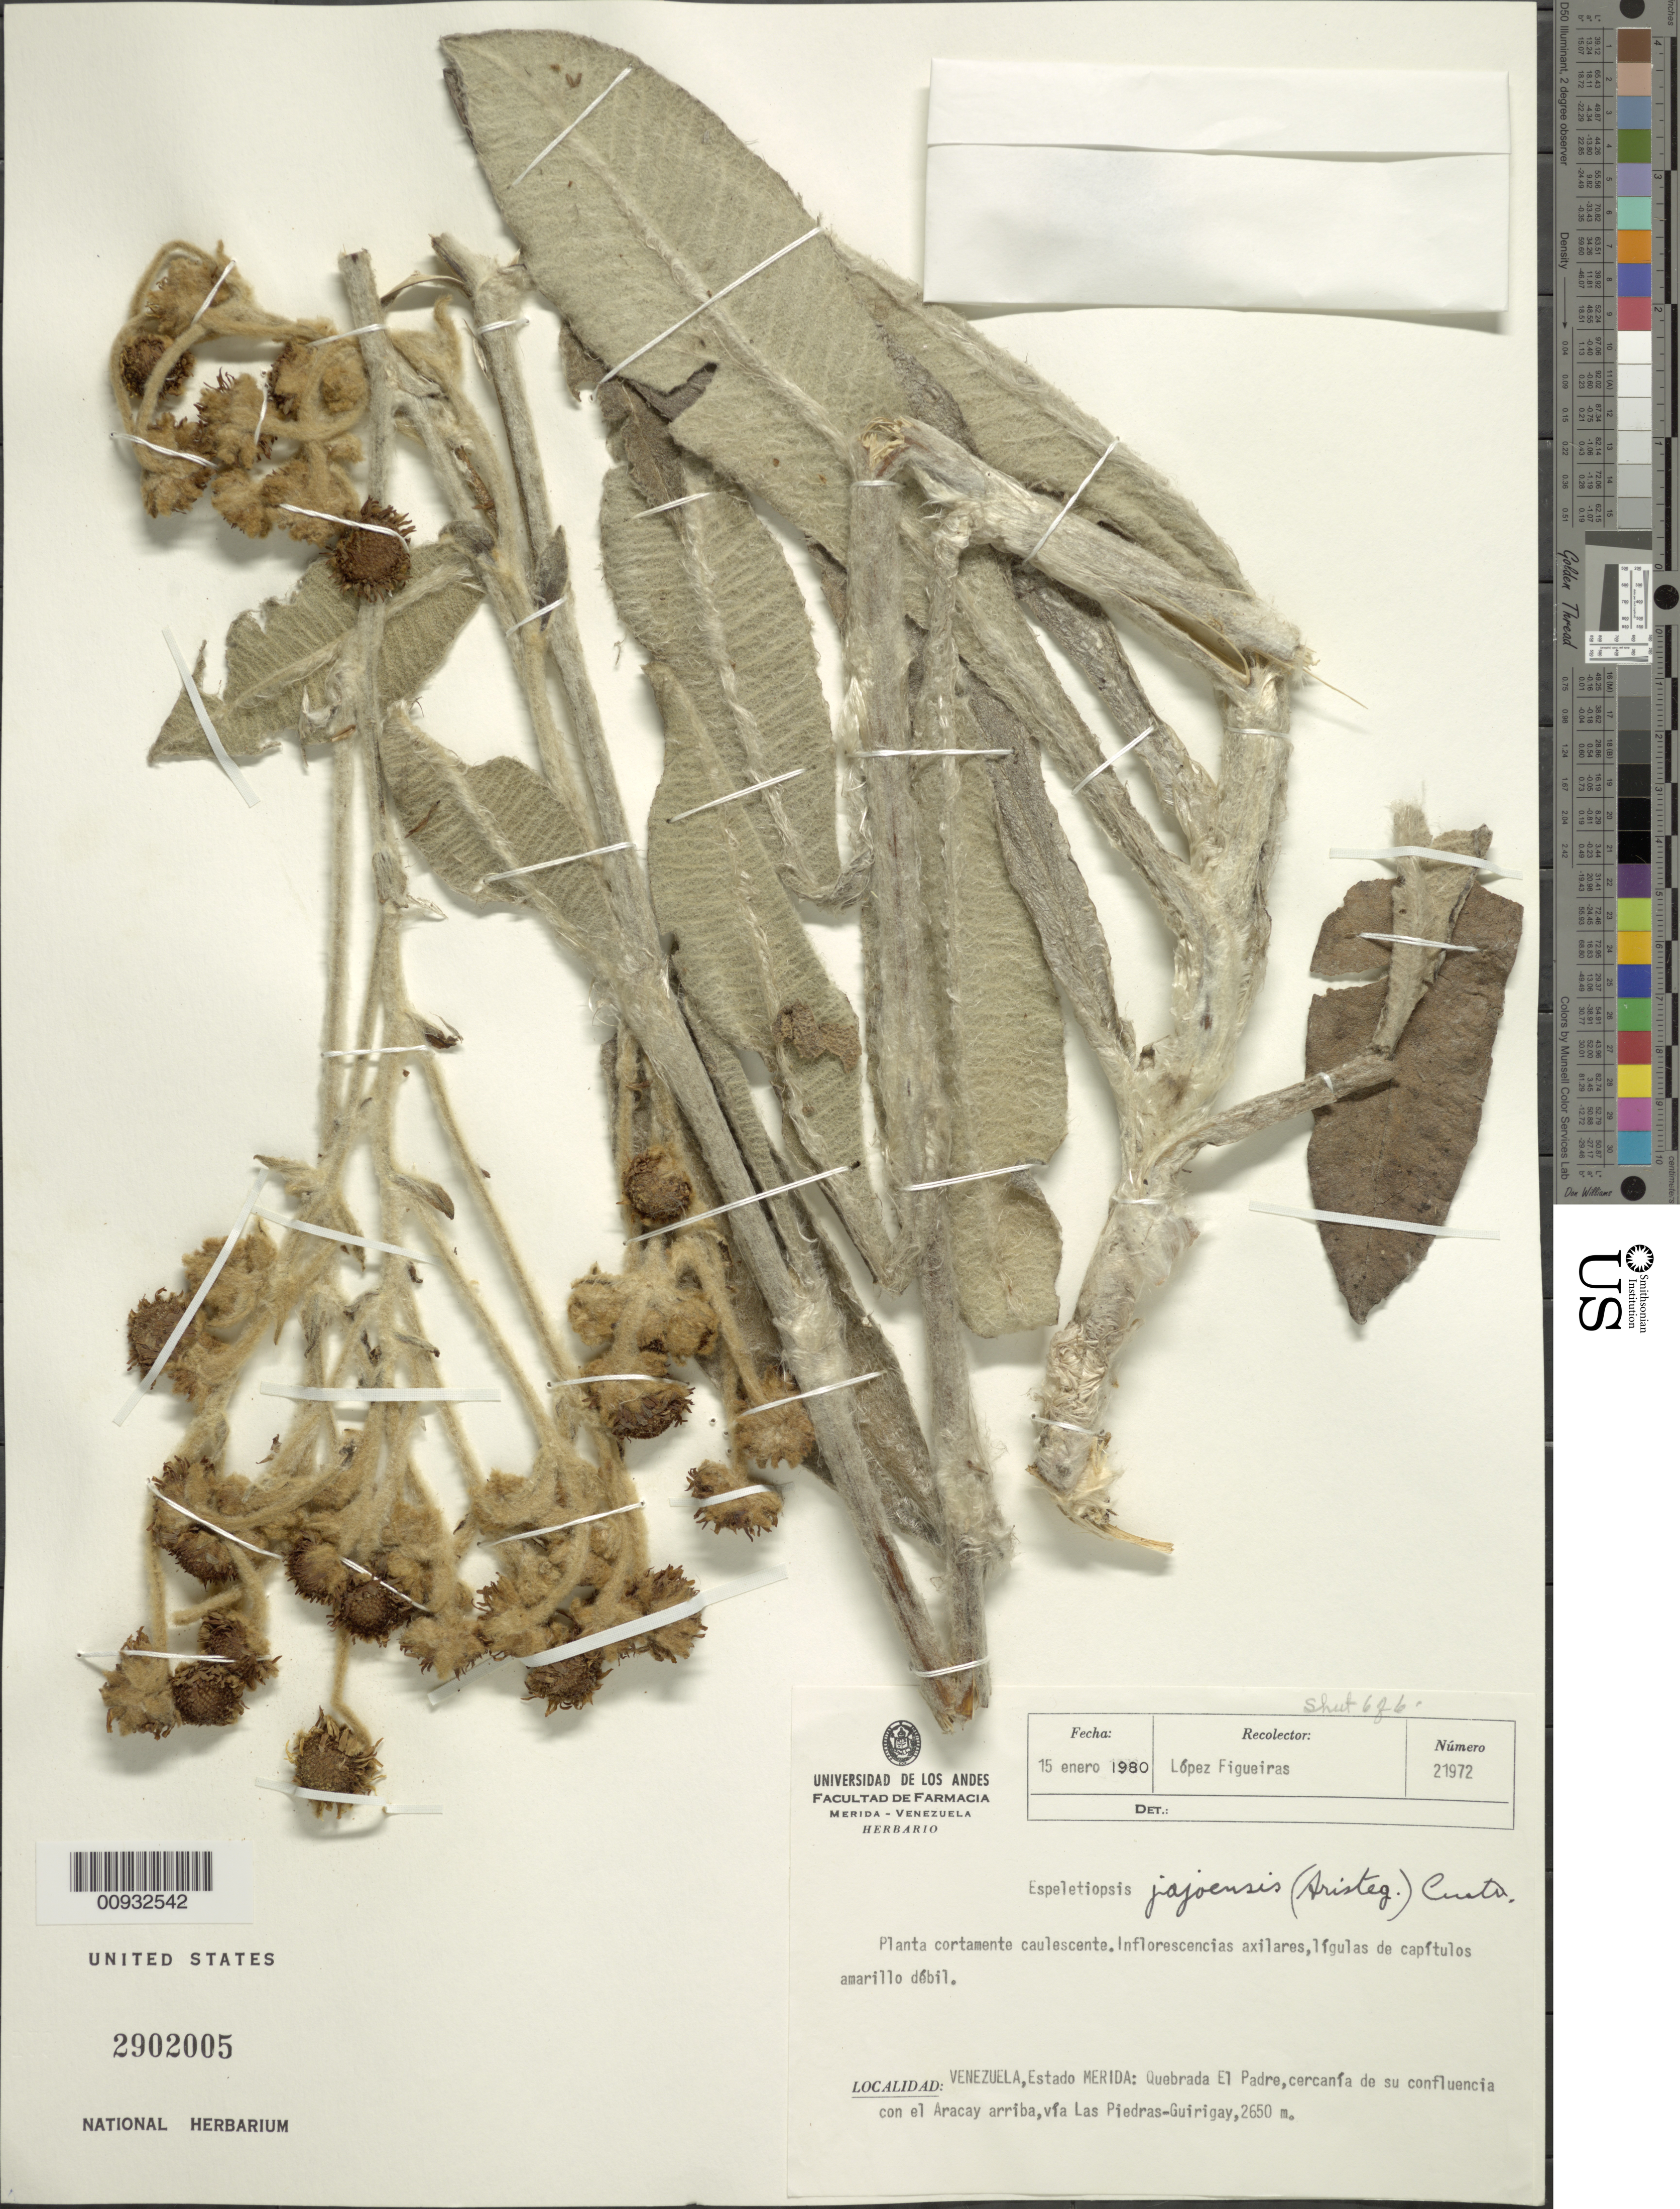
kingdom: Plantae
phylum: Tracheophyta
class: Magnoliopsida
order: Asterales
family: Asteraceae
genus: Espeletia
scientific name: Espeletia jajoensis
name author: Aristeg.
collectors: M. López Figueiras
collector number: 21972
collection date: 1980-01-15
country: Venezuela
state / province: Mérida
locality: Quebrada El Padre, cercanias de su confluencia con el Aracay Arriba, via Las Piedras-Guirigay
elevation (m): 2650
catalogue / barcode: US 2902005